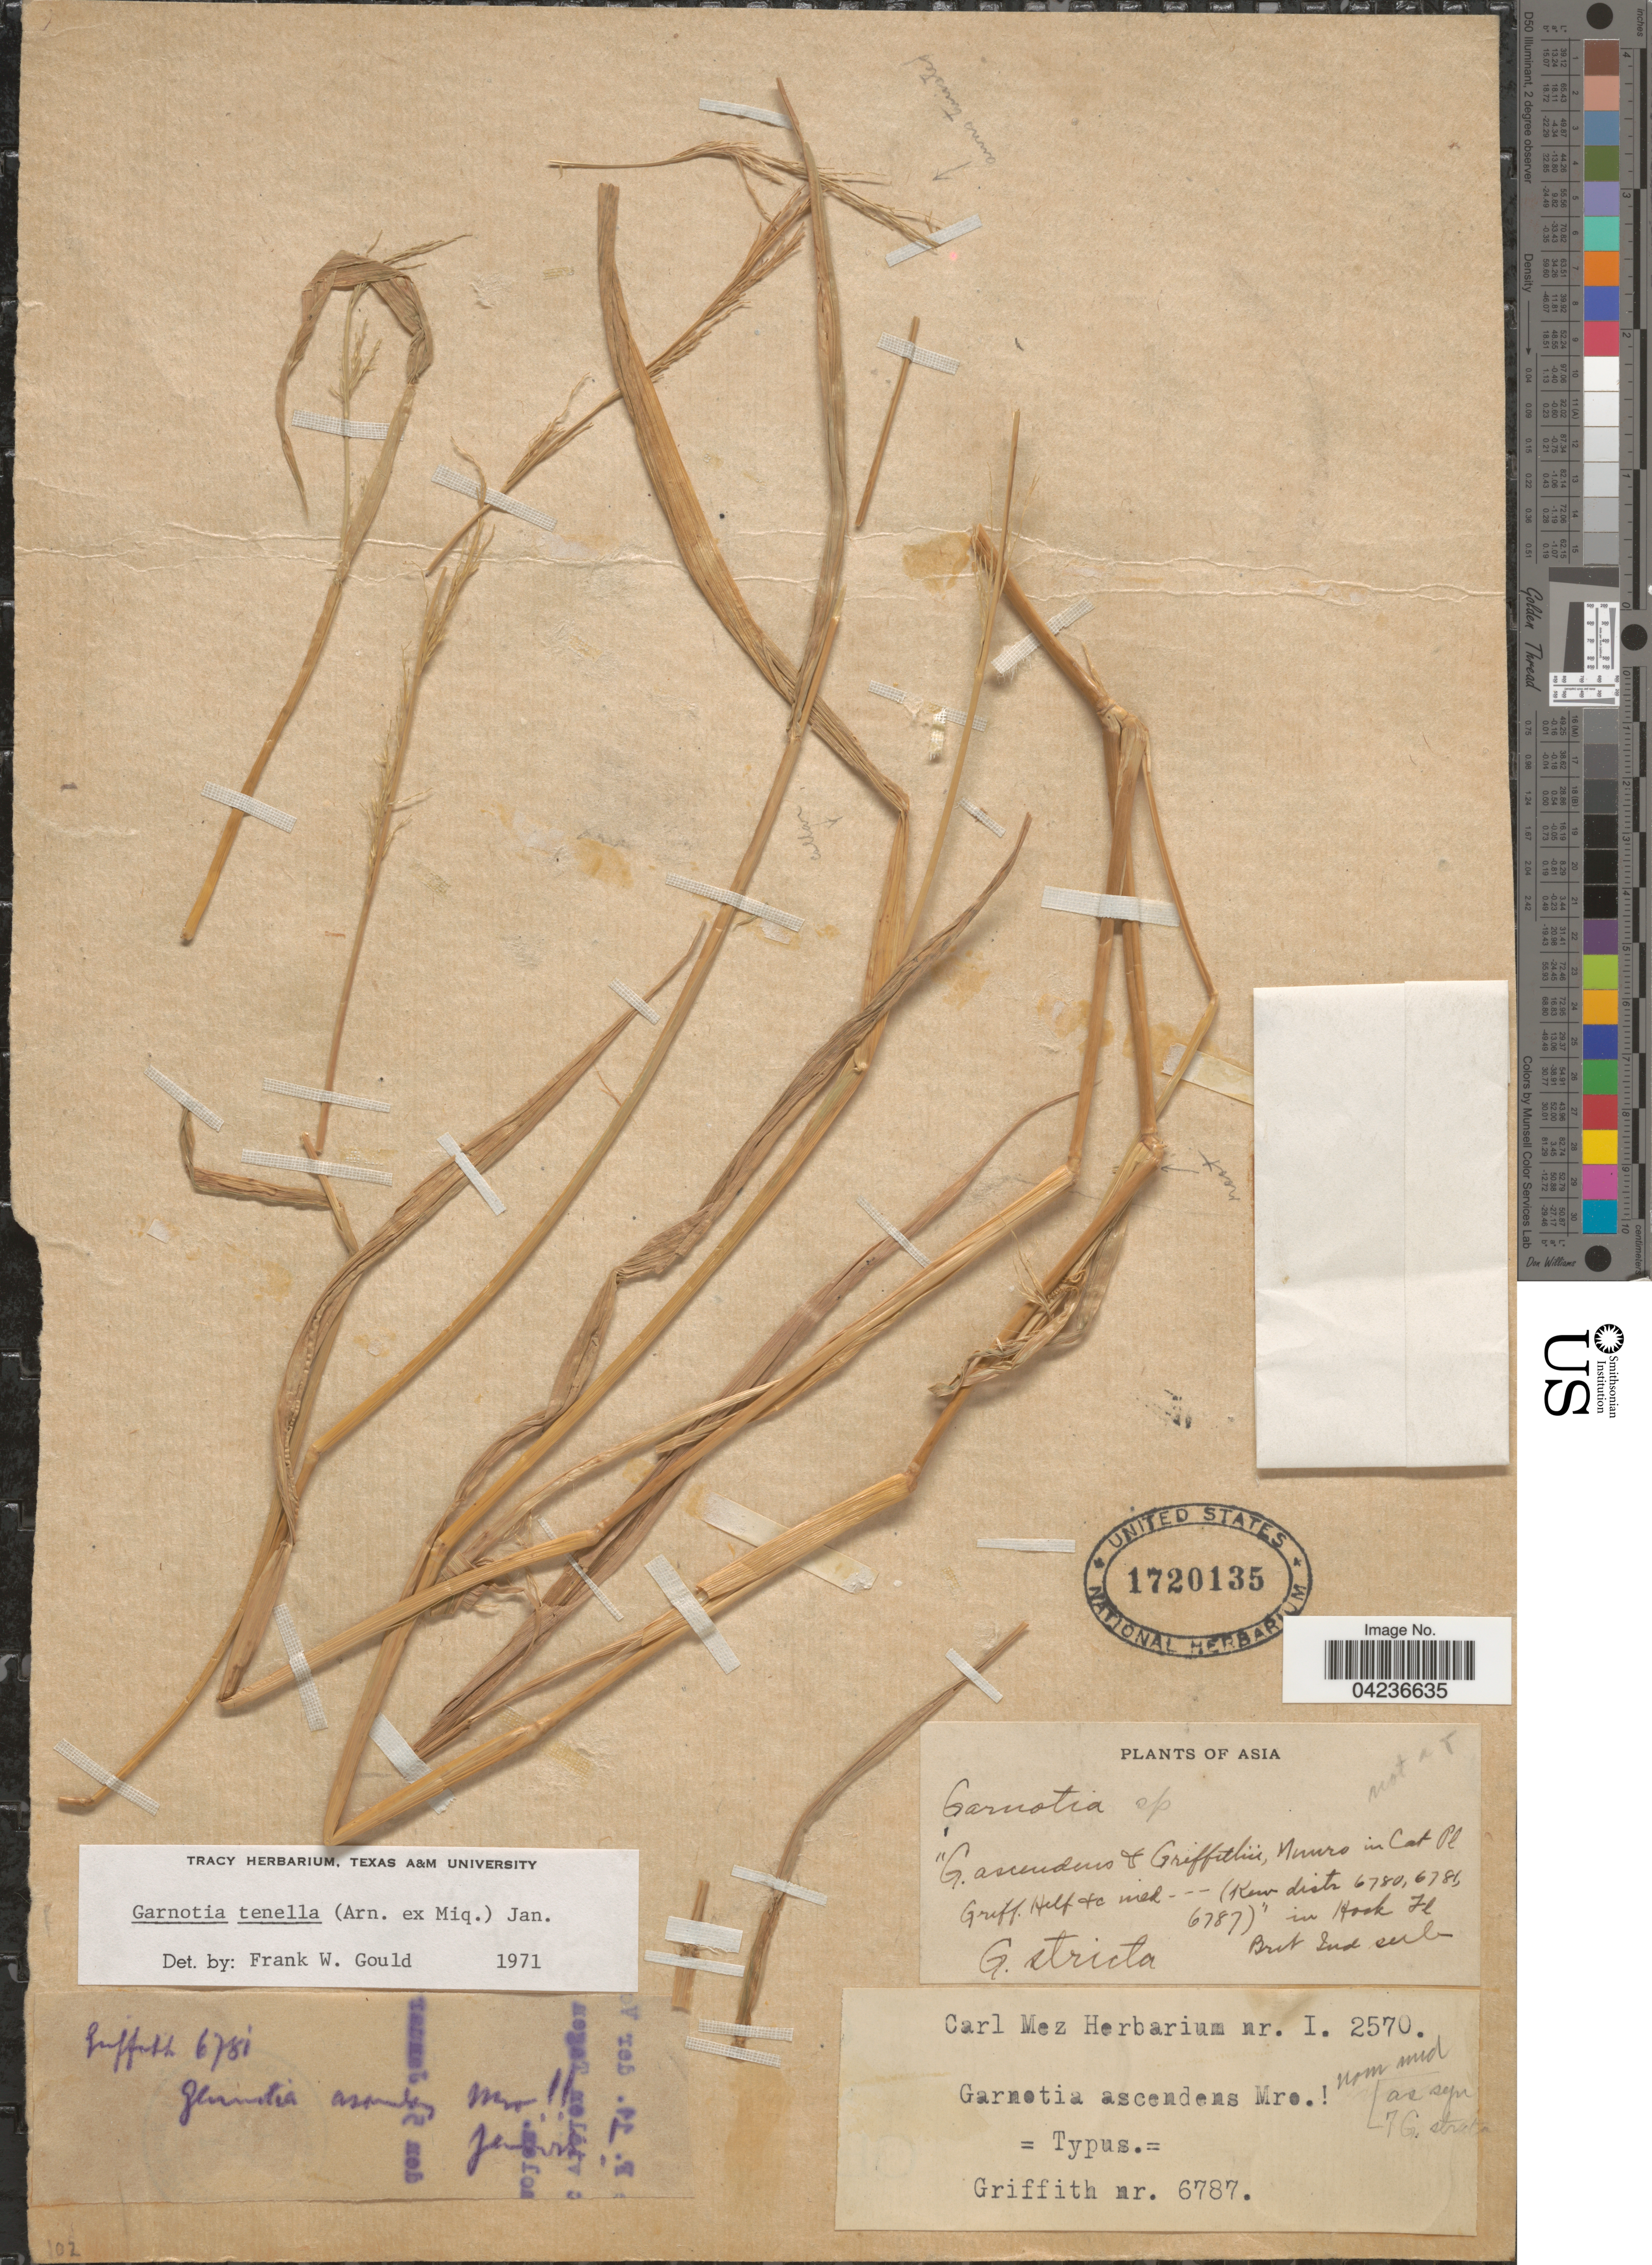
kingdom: Plantae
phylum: Tracheophyta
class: Liliopsida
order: Poales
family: Poaceae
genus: Garnotia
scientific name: Garnotia tenella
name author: (Arn. ex Miq.) Miq.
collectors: -. Griffith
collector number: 6787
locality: Asia.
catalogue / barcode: US 1720135